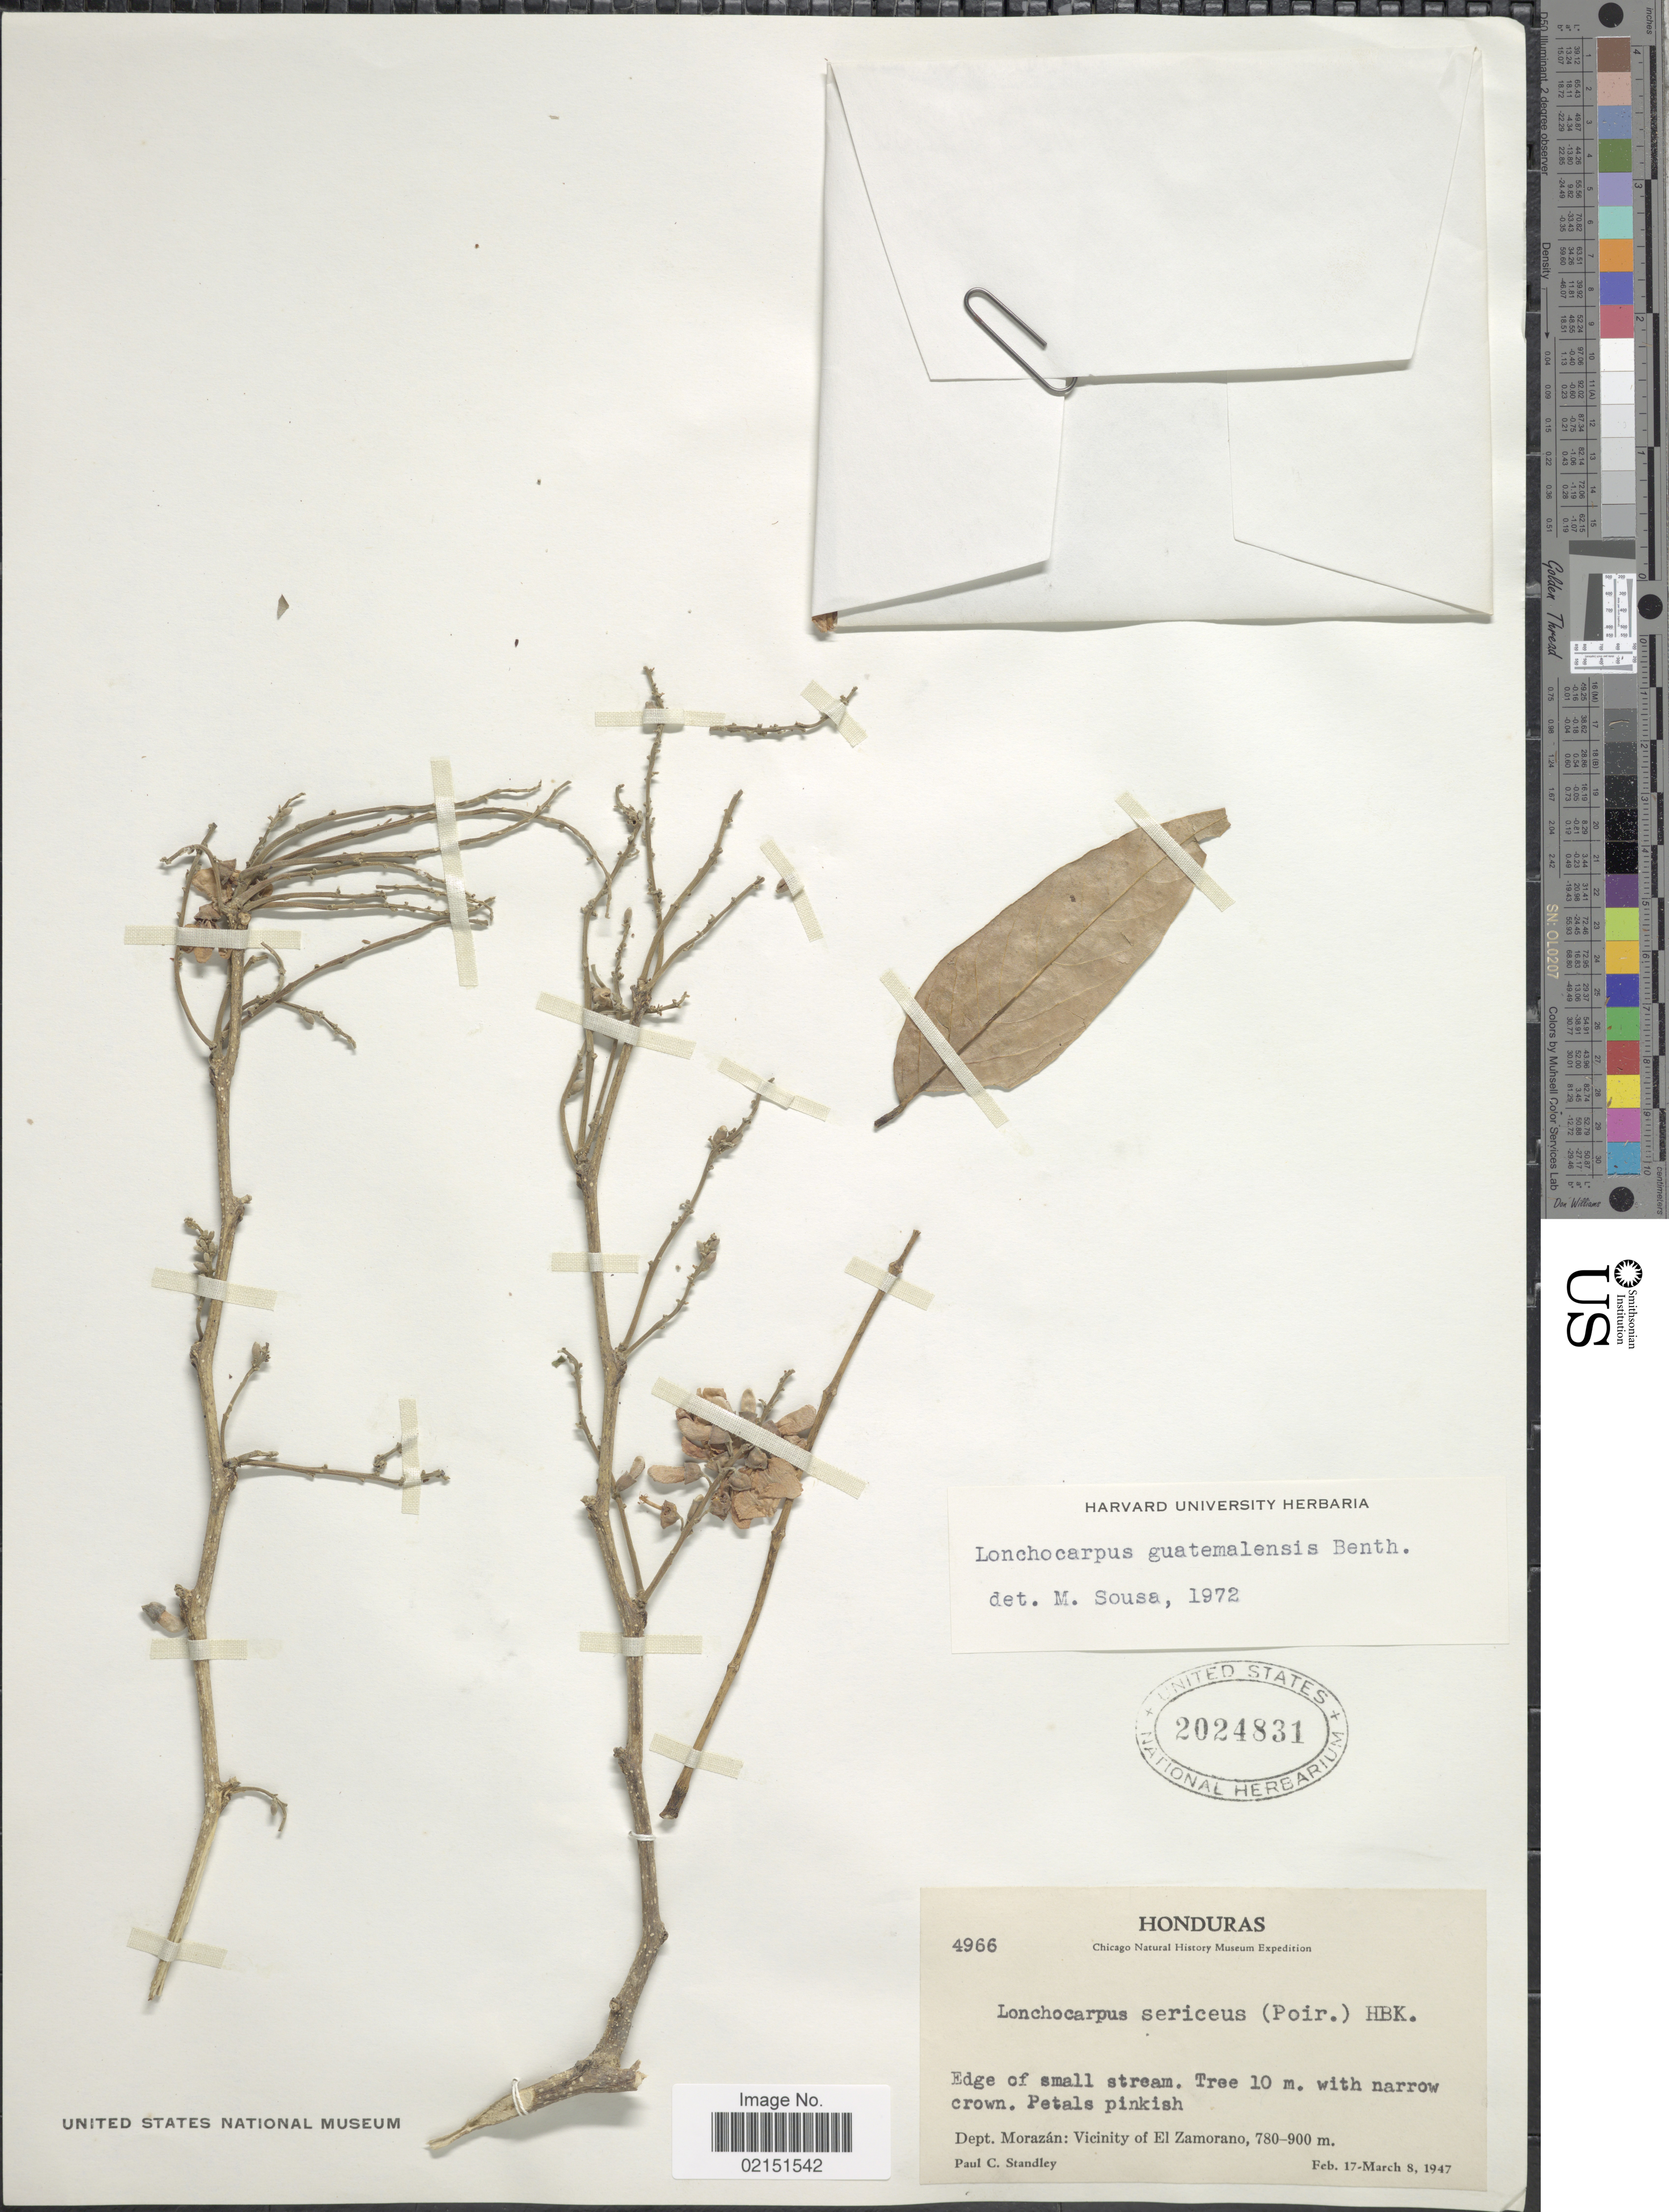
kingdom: Plantae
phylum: Tracheophyta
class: Magnoliopsida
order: Fabales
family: Fabaceae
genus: Lonchocarpus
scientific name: Lonchocarpus guatemalensis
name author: Benth.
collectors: P. C. Standley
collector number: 4966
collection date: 1947-02-17/1947-03-08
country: Honduras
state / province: Fco. Morazán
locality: Dept. Morazan: Vicinity of El Zamorano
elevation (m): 780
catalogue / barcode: US 2024831